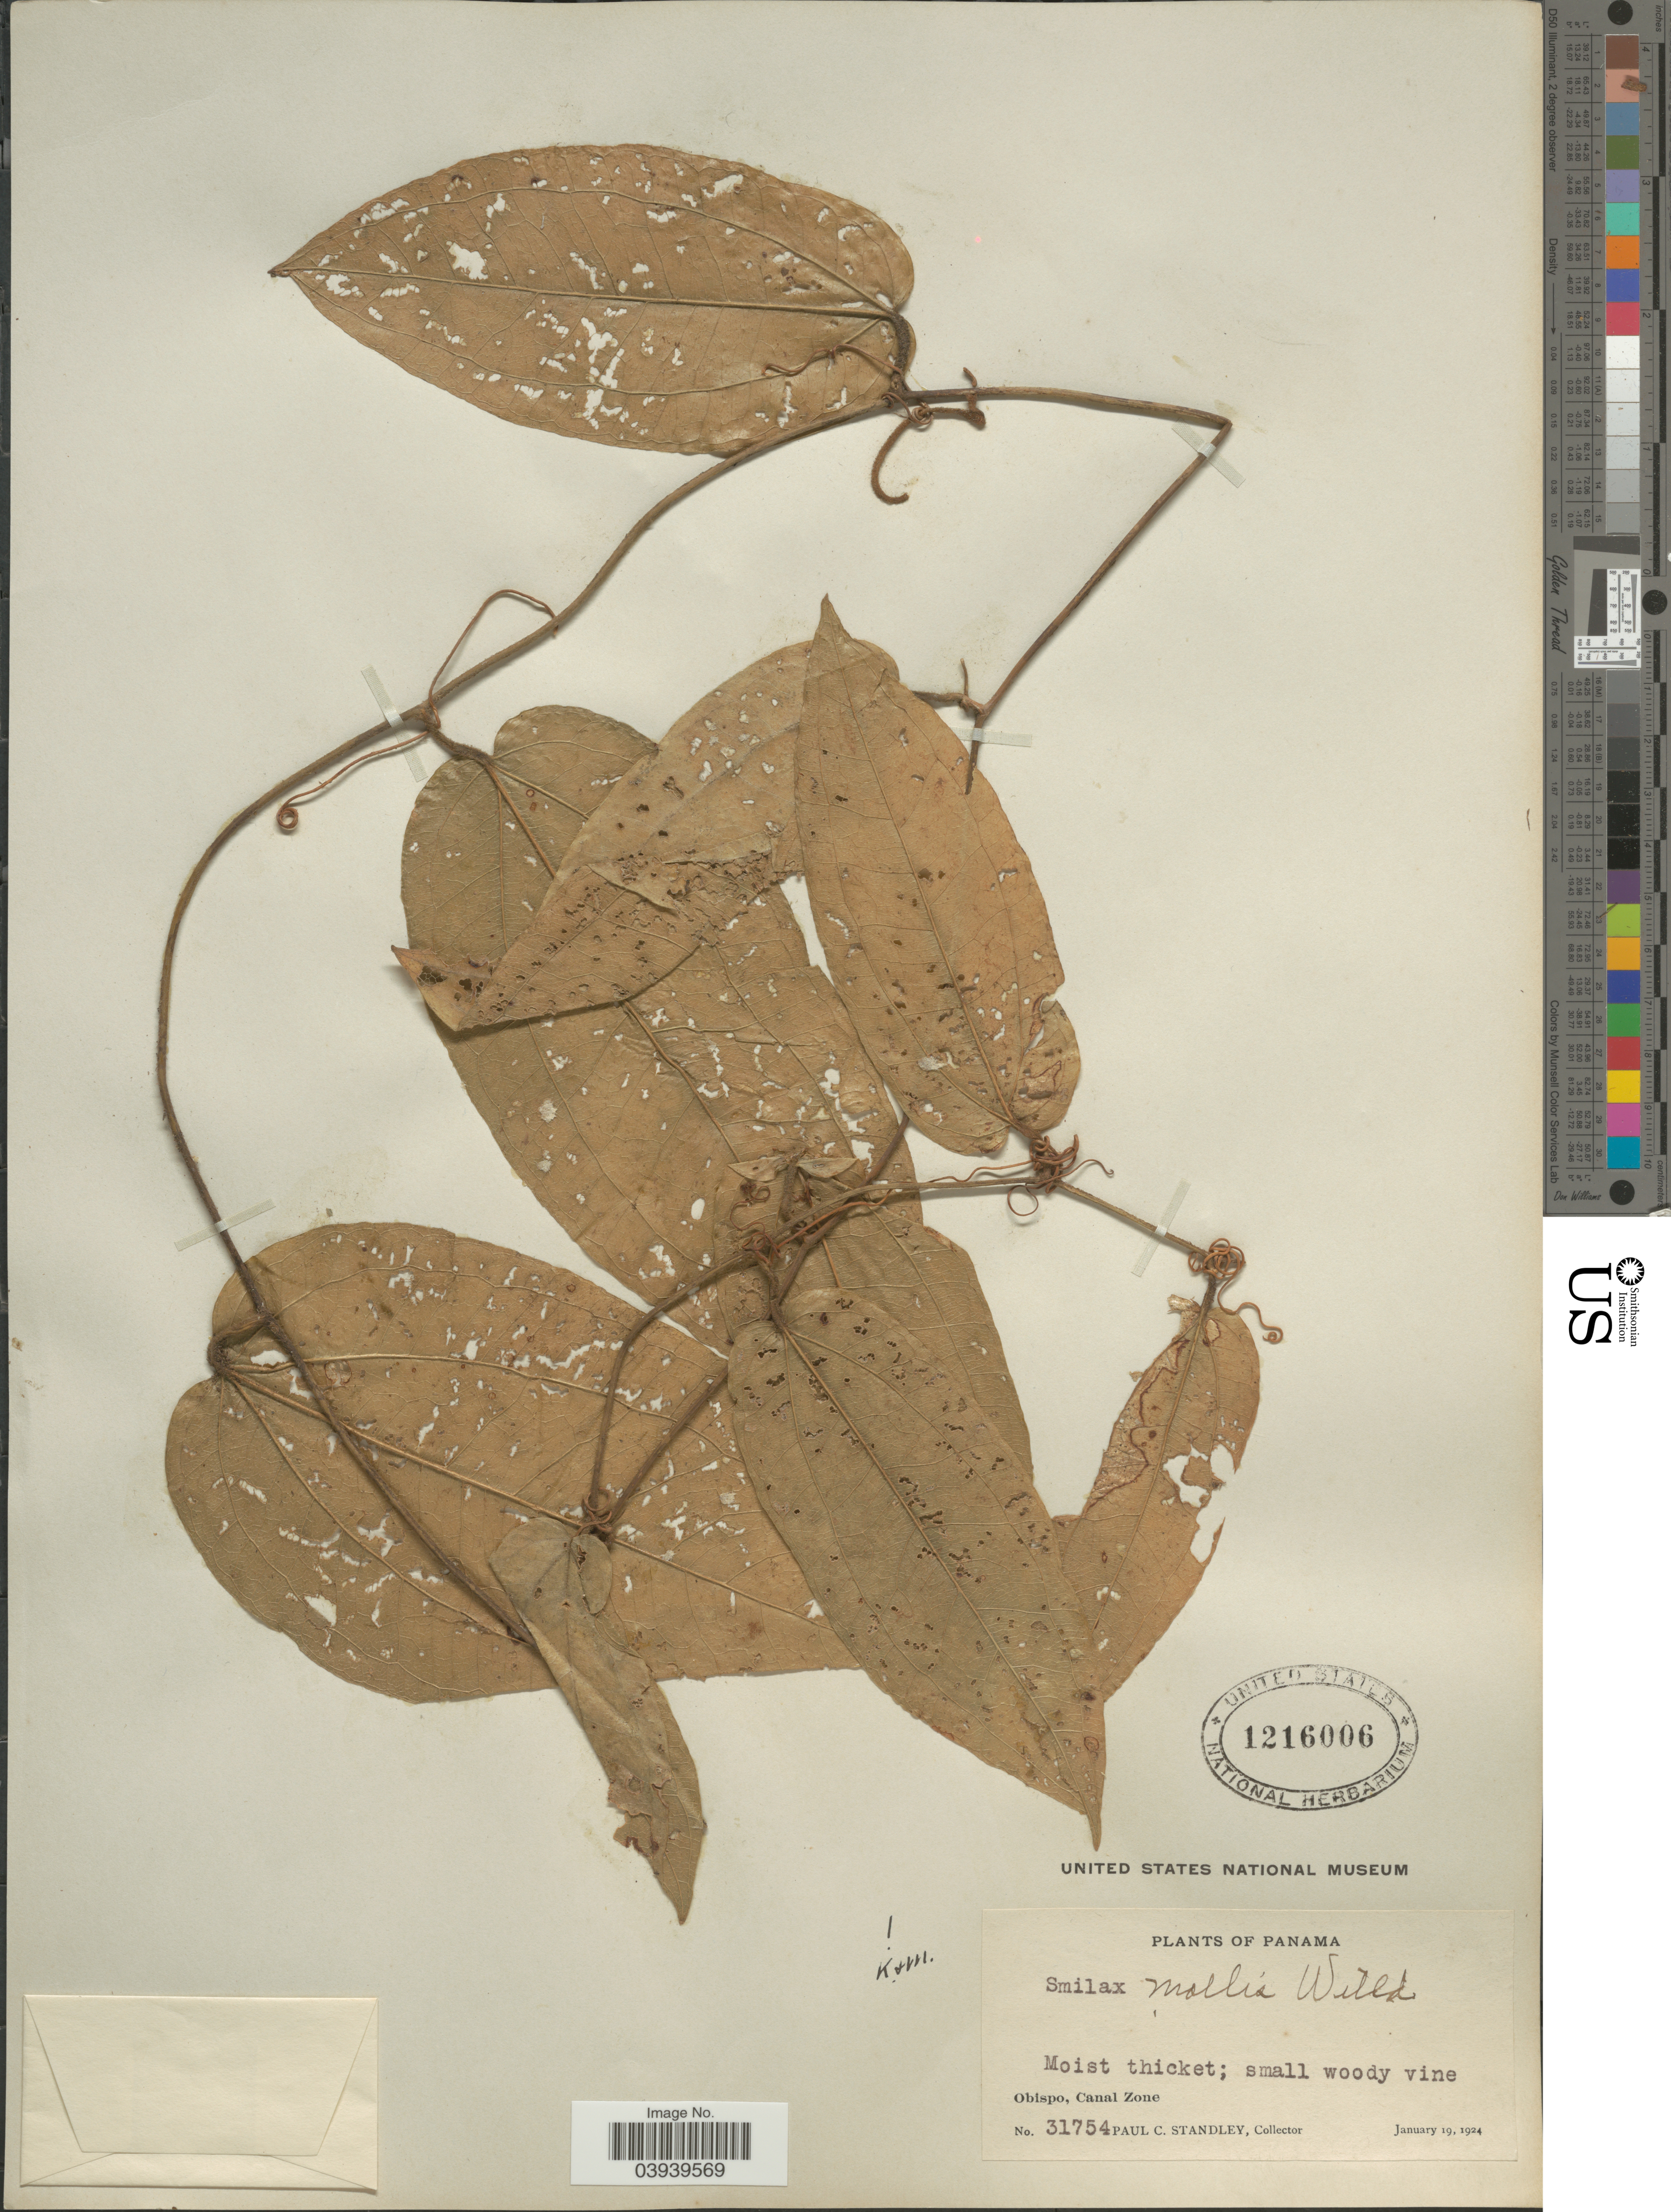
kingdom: Plantae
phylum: Tracheophyta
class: Liliopsida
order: Liliales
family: Smilacaceae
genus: Smilax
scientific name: Smilax mollis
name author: Humb. & Bonpl. ex Willd.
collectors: P. C. Standley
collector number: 31754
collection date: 1924-01-19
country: Panama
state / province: Colón / Panamá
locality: Obispo, Canal Zone.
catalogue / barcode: US 1216006